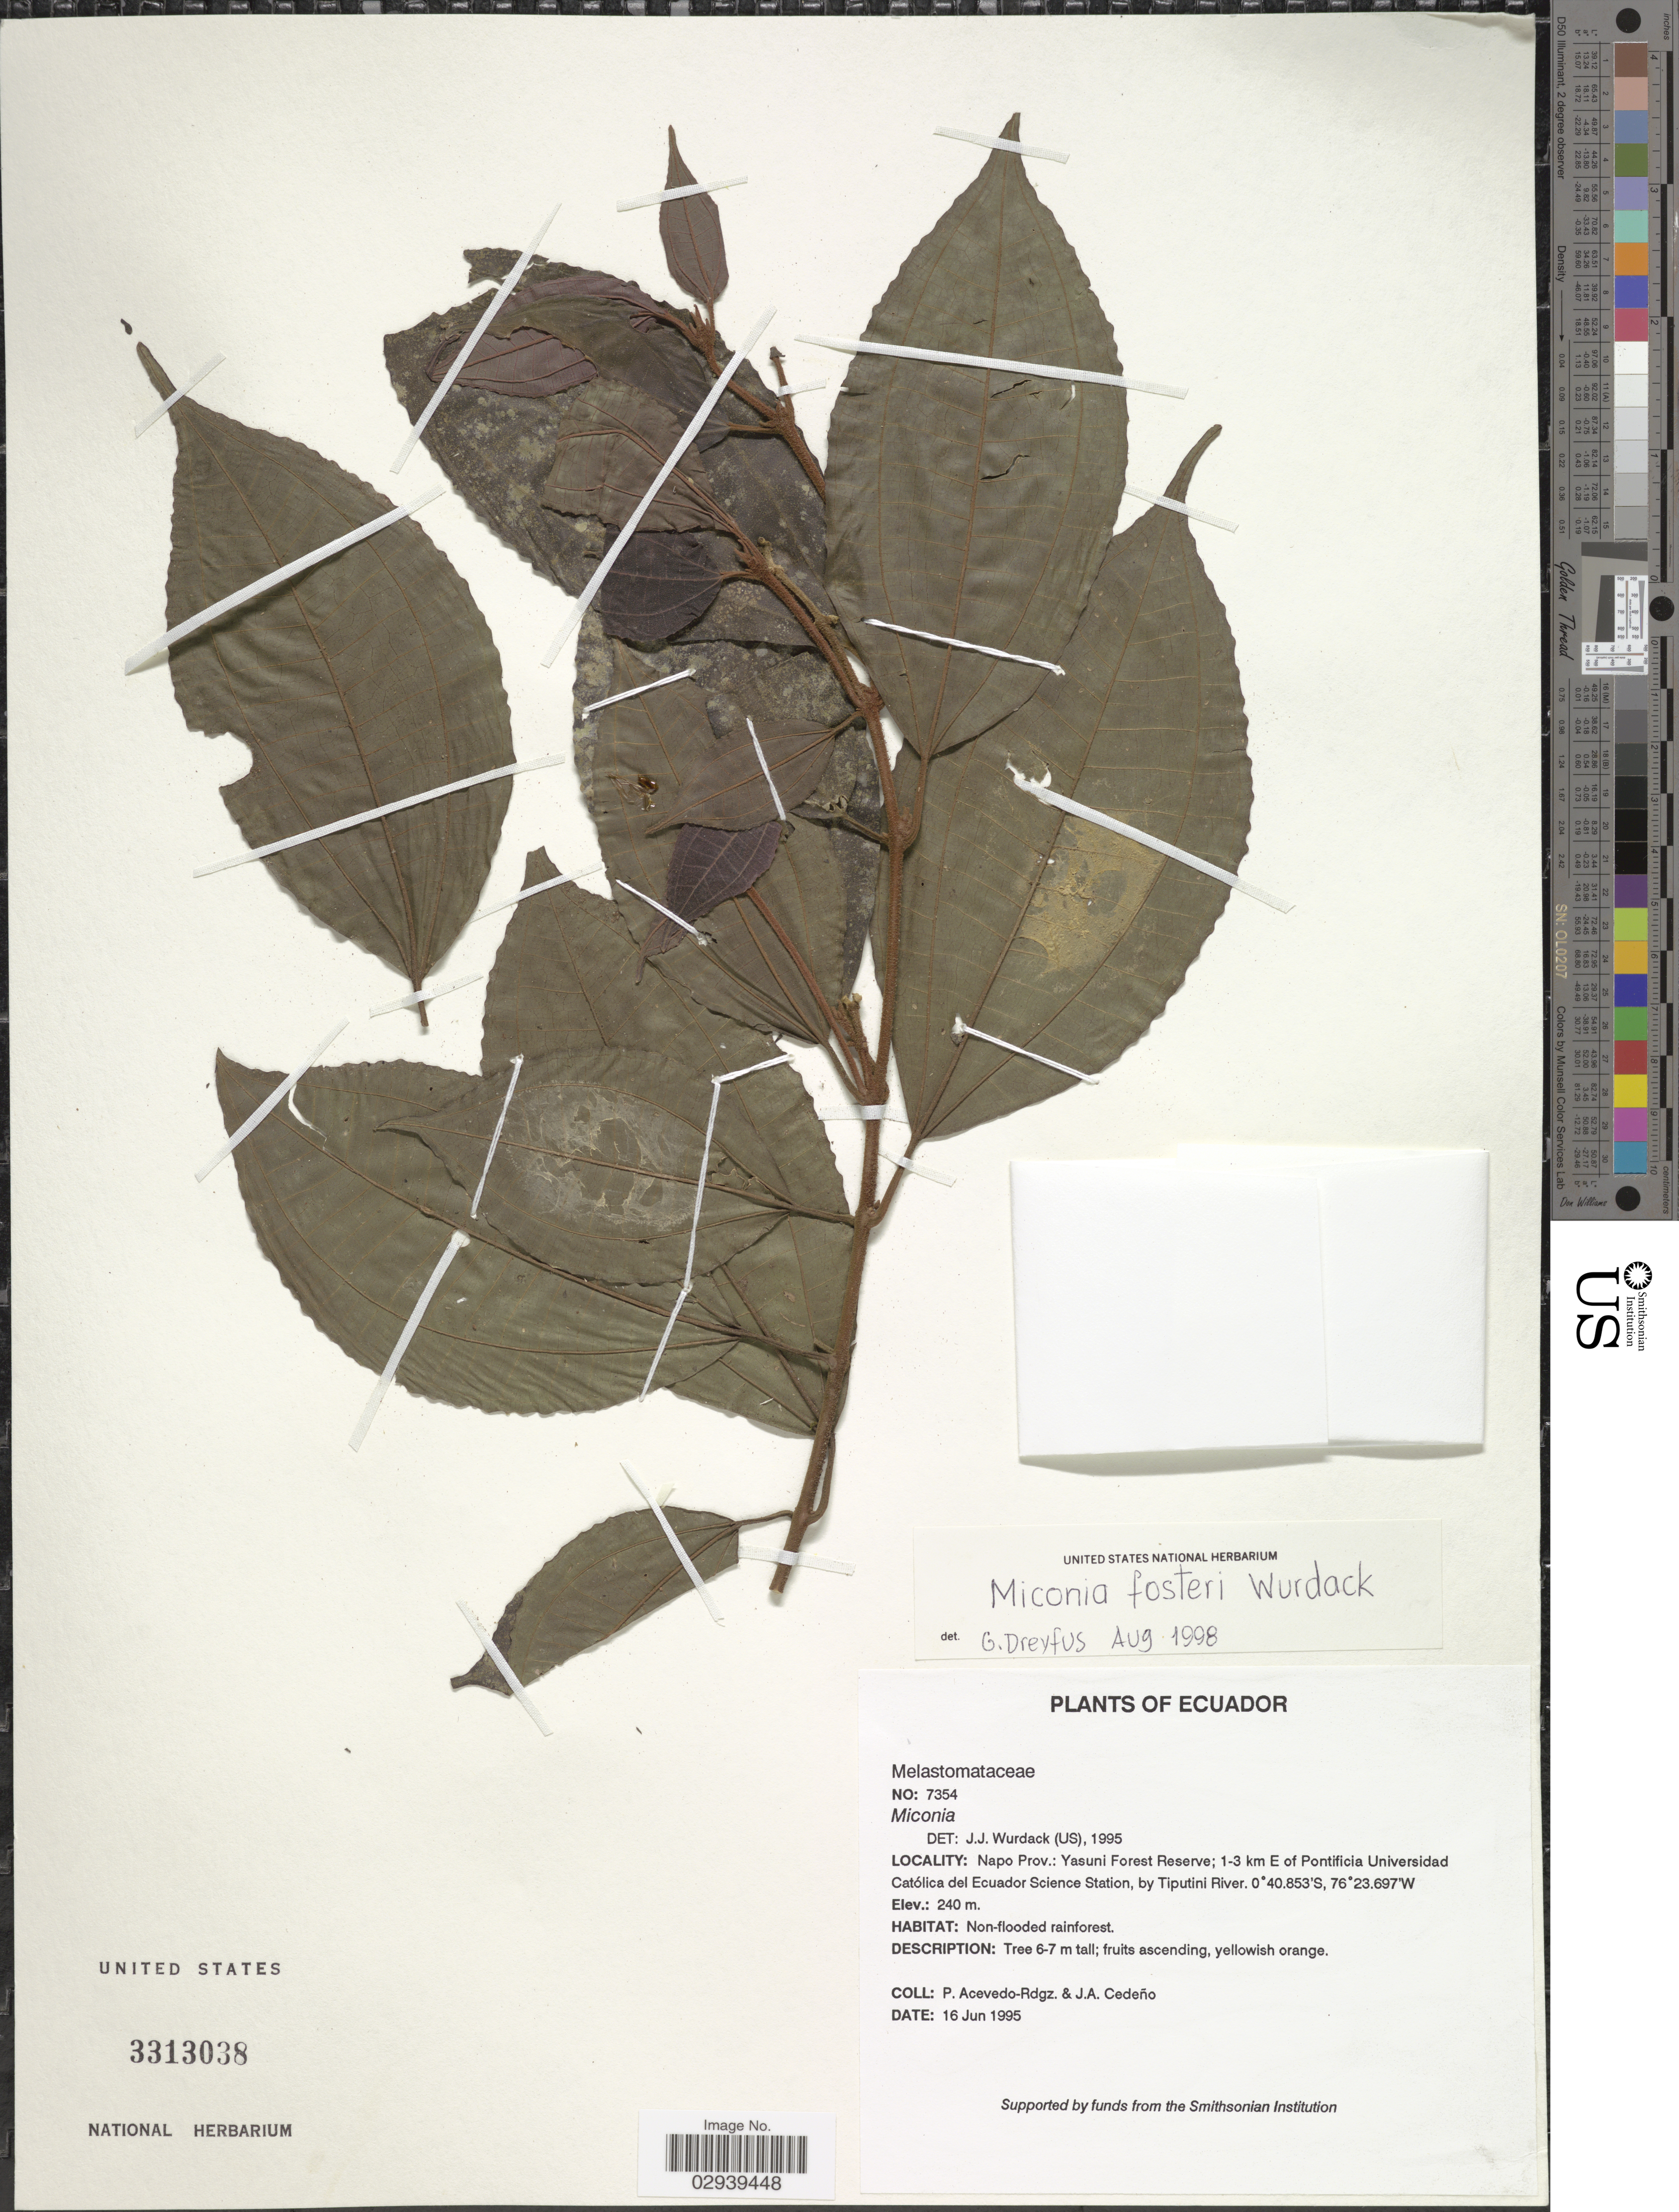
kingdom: Plantae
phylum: Tracheophyta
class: Magnoliopsida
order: Myrtales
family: Melastomataceae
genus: Miconia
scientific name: Miconia fosteri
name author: Wurdack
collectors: P. Acevedo-Rodr. & J. A. Cedeno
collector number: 7354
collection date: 1995-06-16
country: Ecuador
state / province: Napo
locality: Yasuni Forest Reserve; 1-3 km E of Pontificia Universidad Católica del Ecuador Science Station, by Tiputini River.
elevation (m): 240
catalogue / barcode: US 3313038